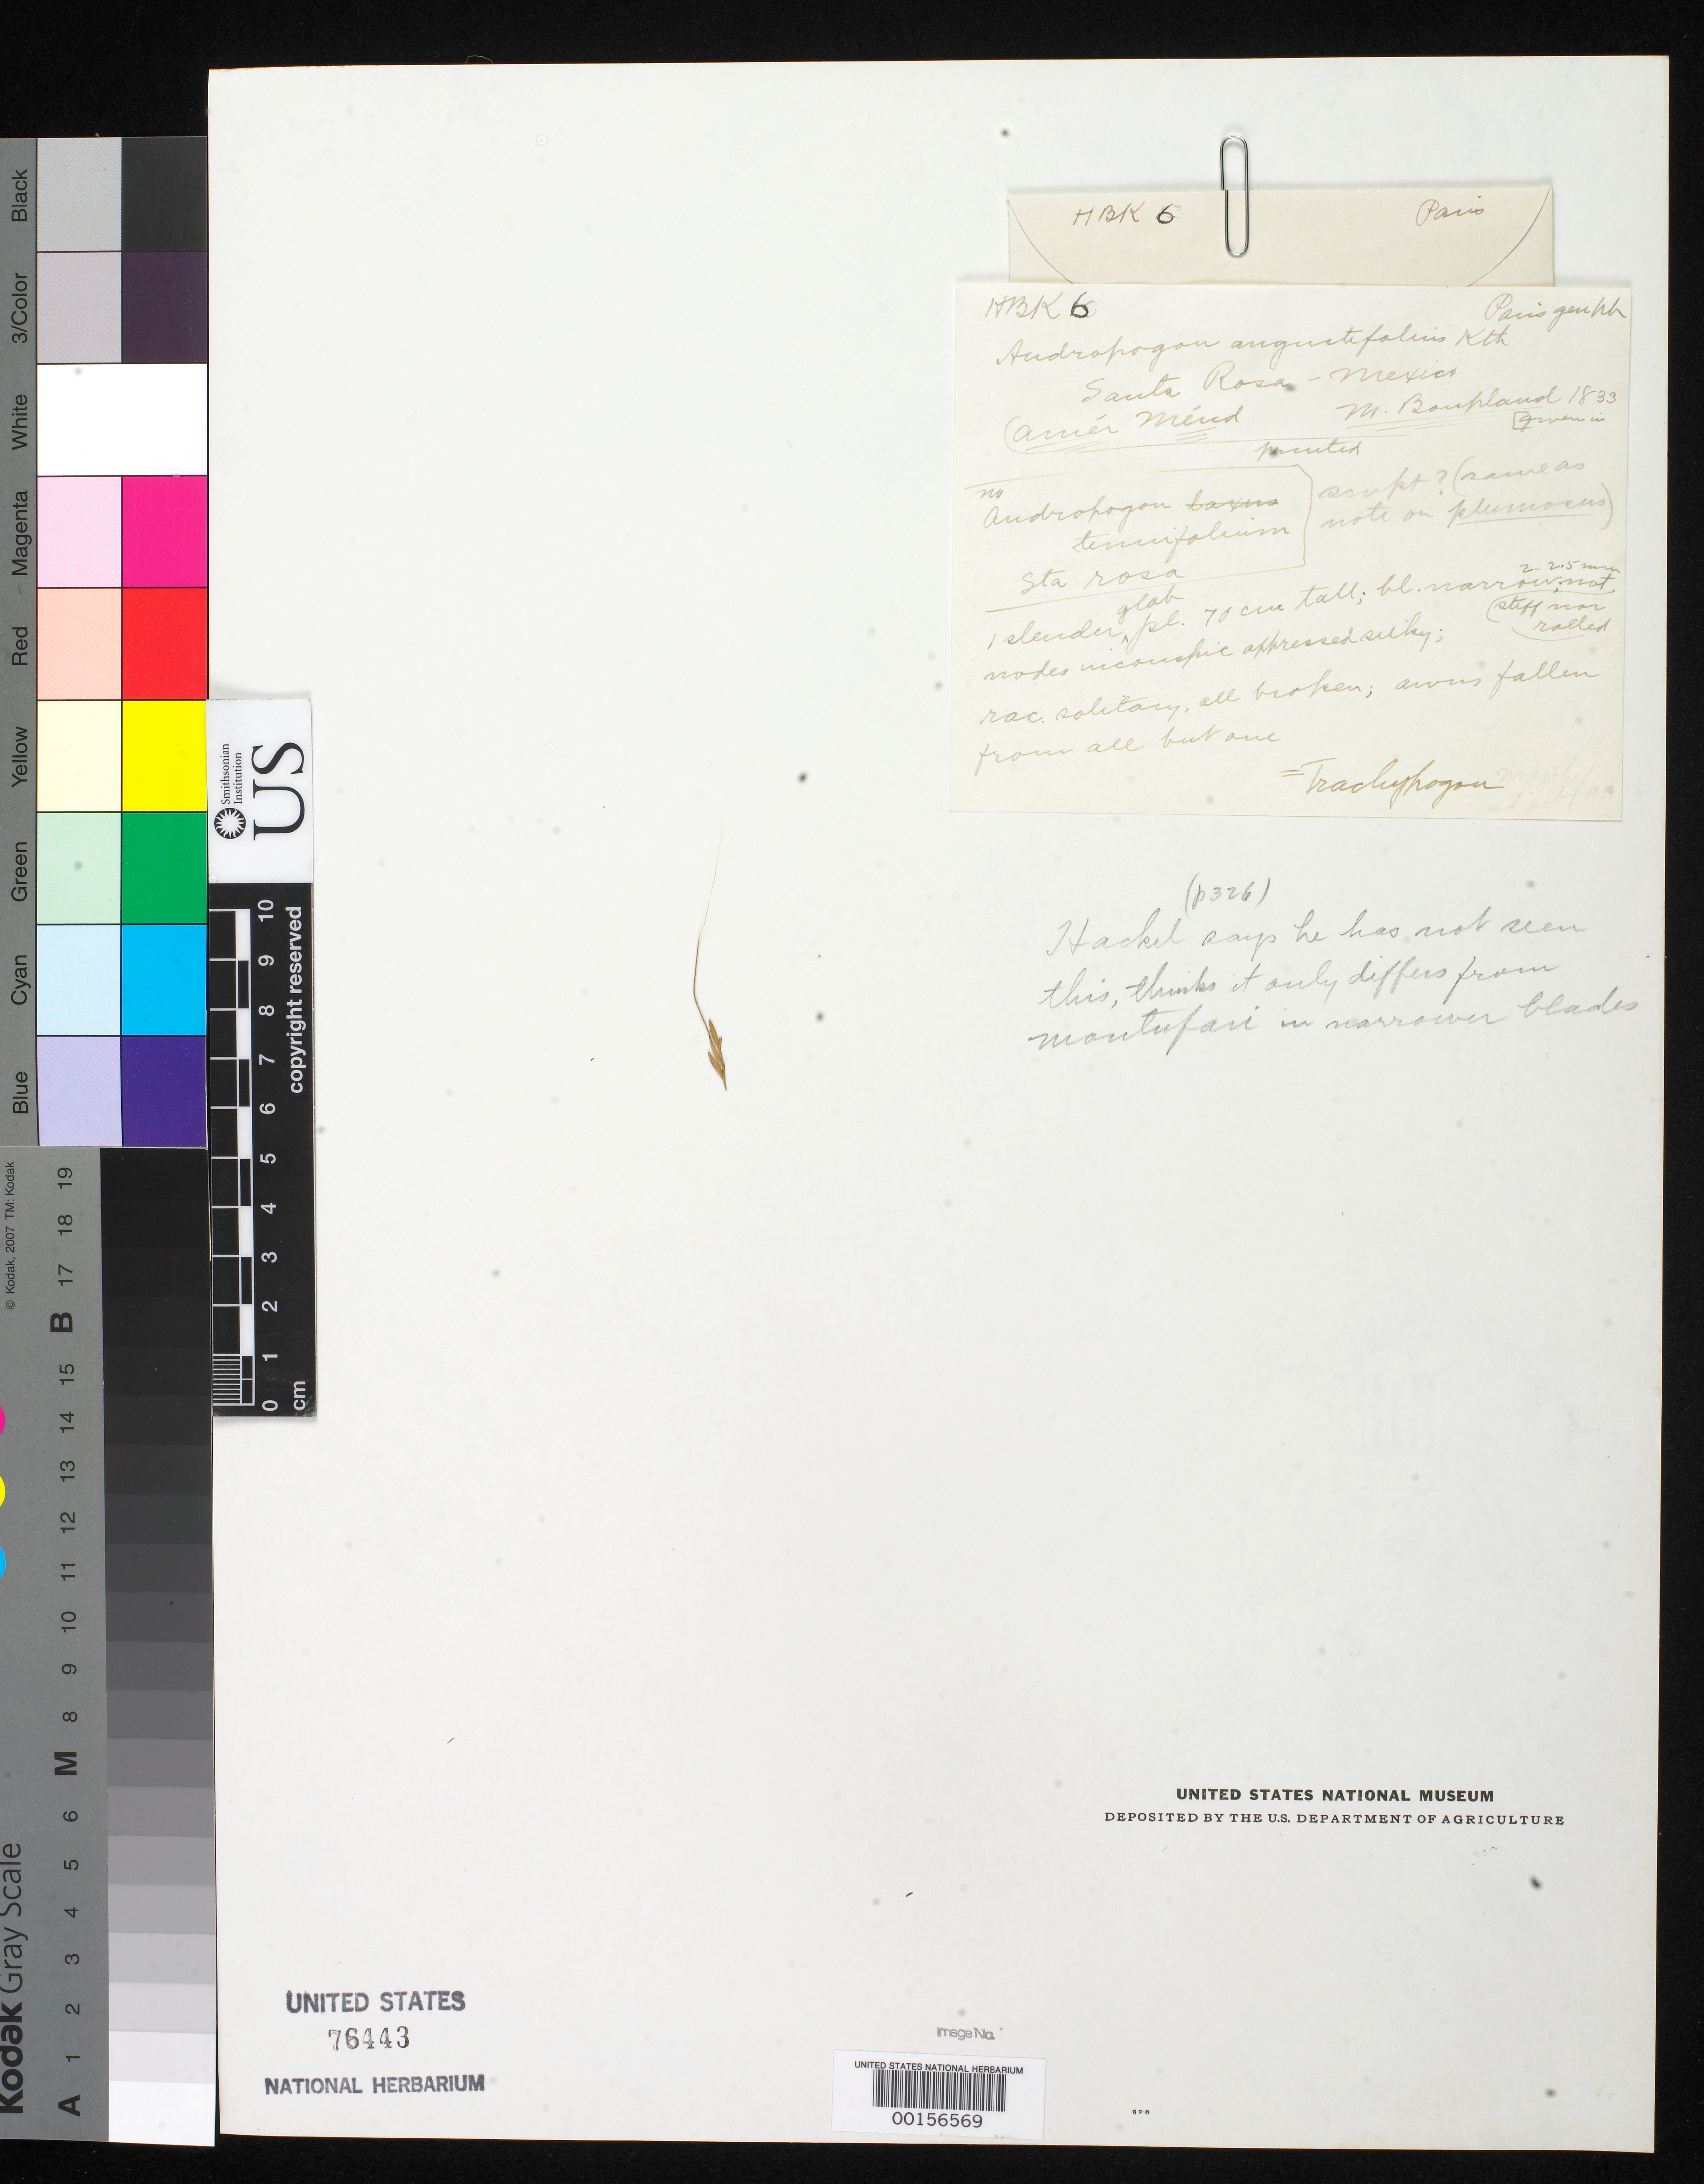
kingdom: Plantae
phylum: Tracheophyta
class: Liliopsida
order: Poales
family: Poaceae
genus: Andropogon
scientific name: Andropogon angustifolius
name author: Kunth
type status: Type Fragment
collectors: A. J. A. Bonpland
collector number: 1833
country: Mexico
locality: Prope Santa Rosa.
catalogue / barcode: US 76443